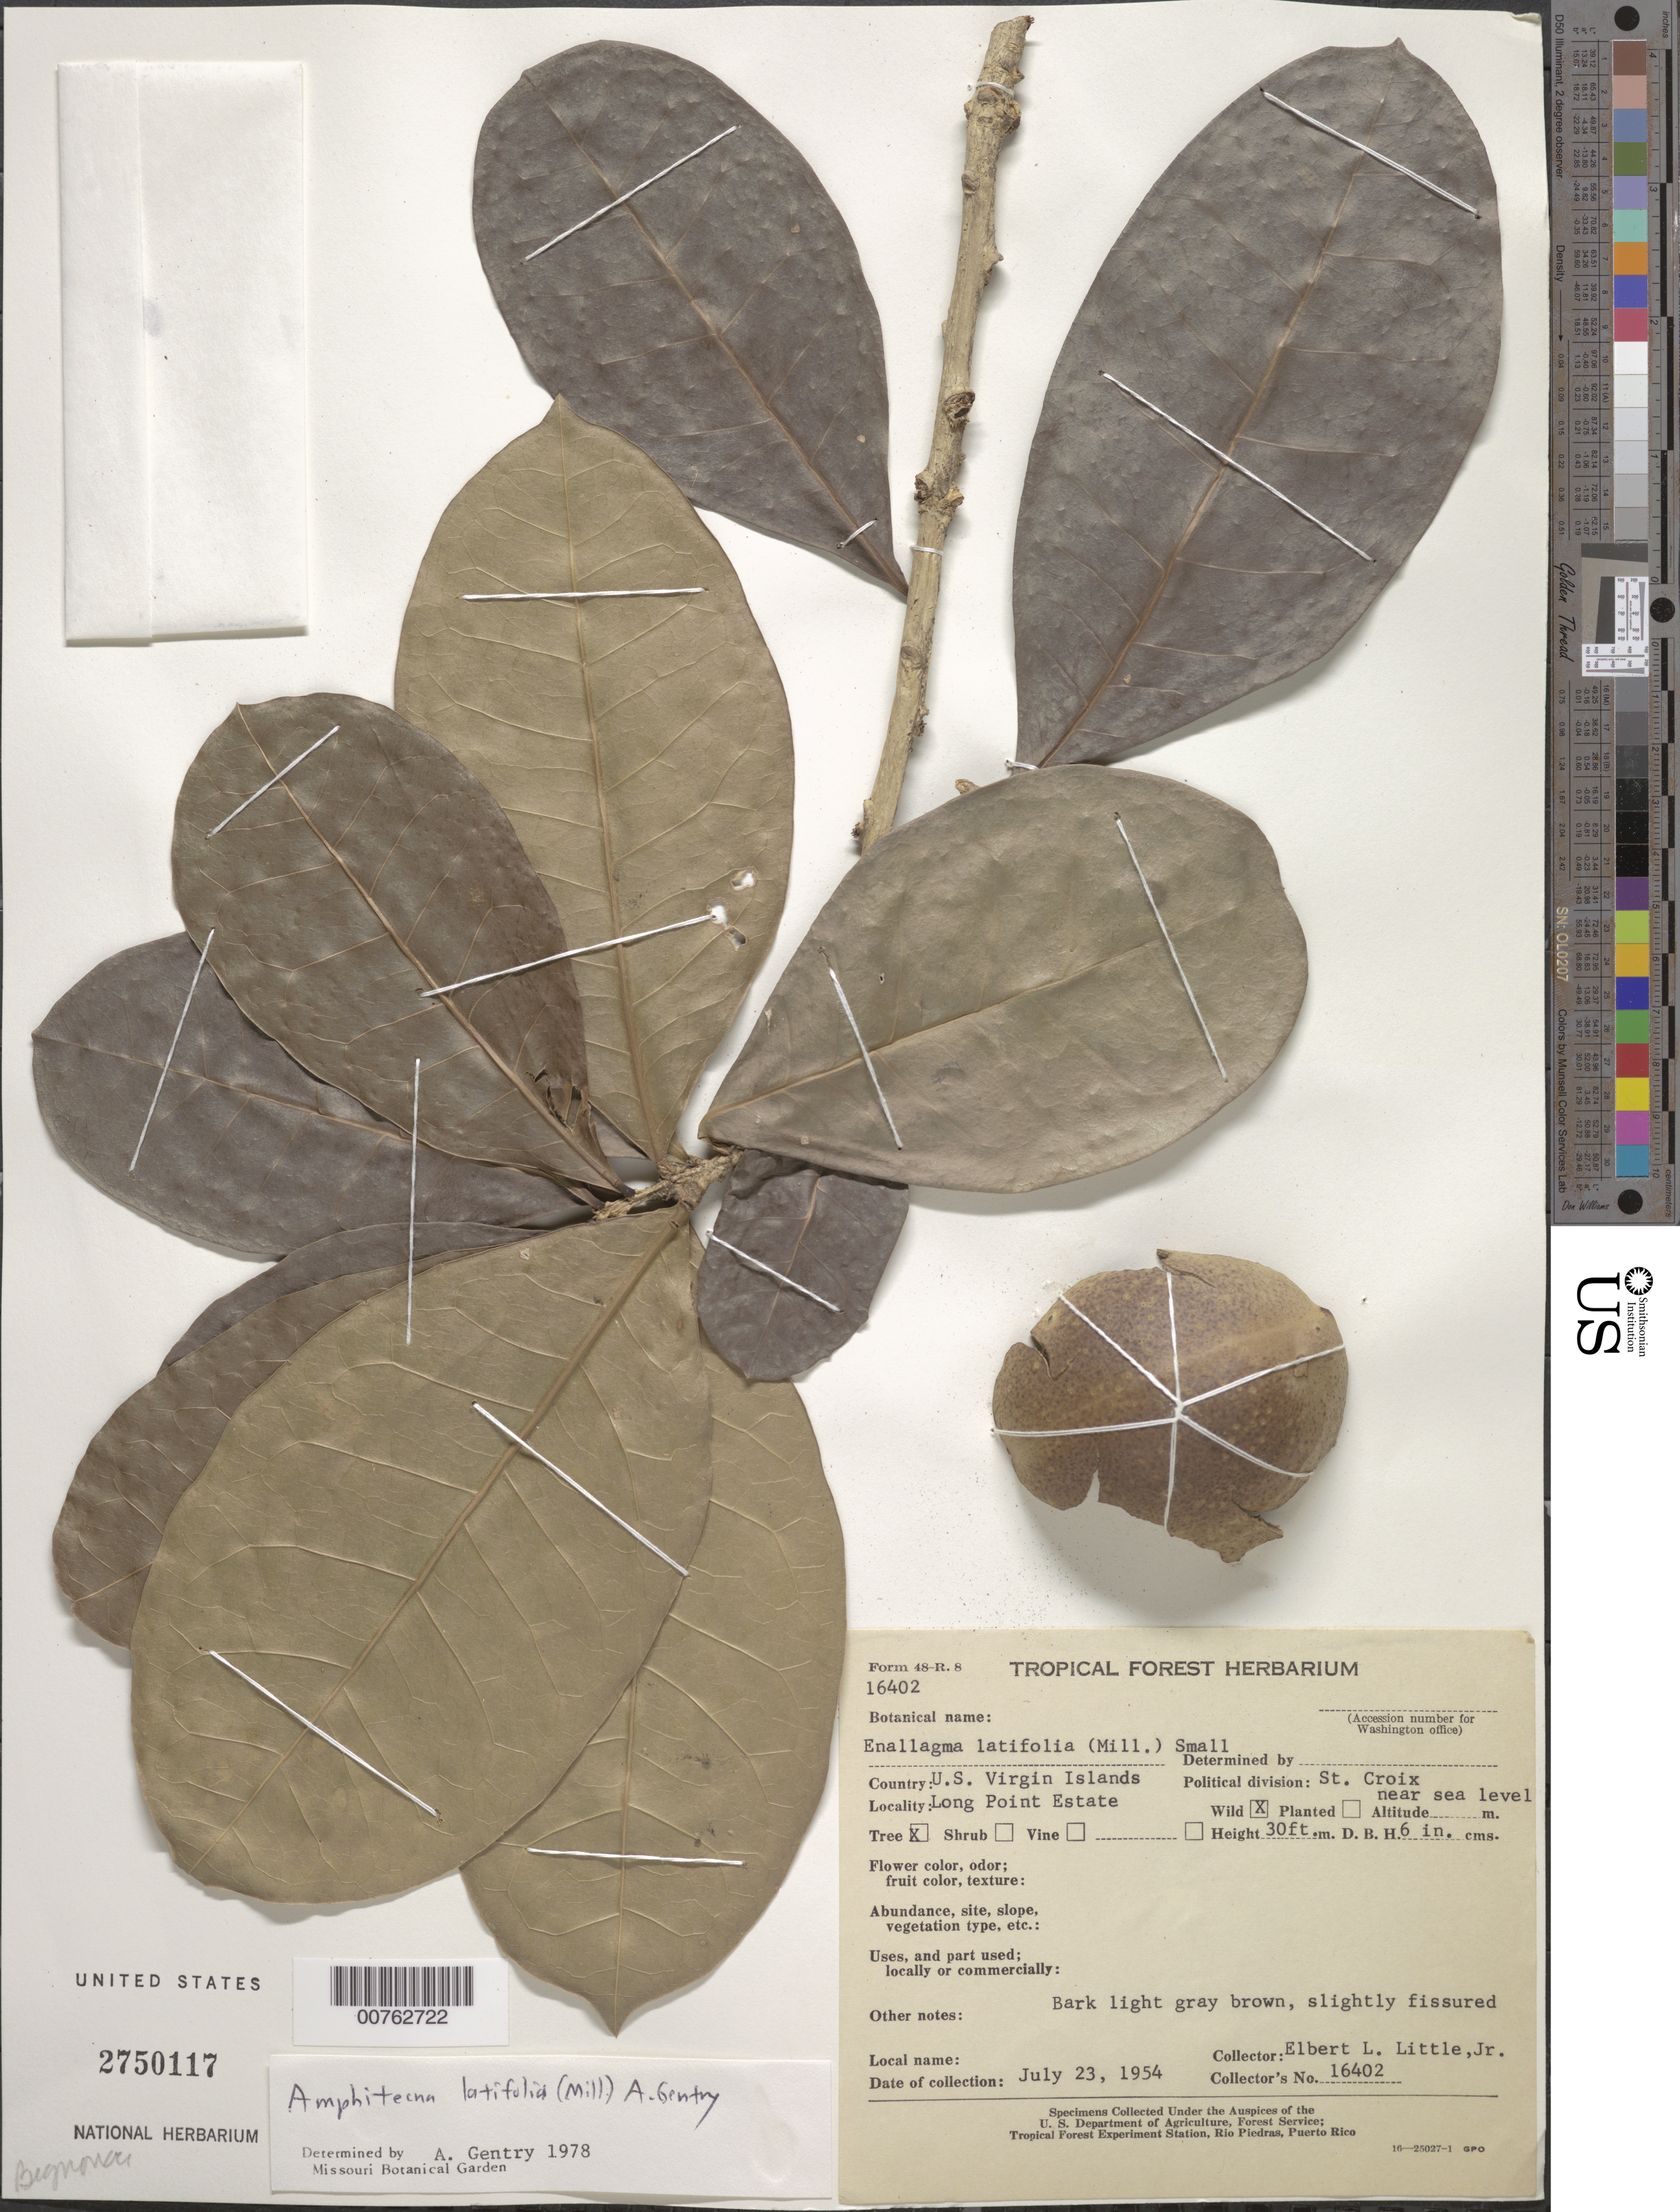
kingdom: Plantae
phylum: Tracheophyta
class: Magnoliopsida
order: Lamiales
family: Bignoniaceae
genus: Amphitecna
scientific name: Amphitecna latifolia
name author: (Mill.) A.H. Gentry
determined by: Gentry, A. H.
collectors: E. L. Little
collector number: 16402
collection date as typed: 23 Jul 1954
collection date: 1954-07-23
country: U.S. Virgin Islands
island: St. Croix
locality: Long Point Estate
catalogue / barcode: US 2750117